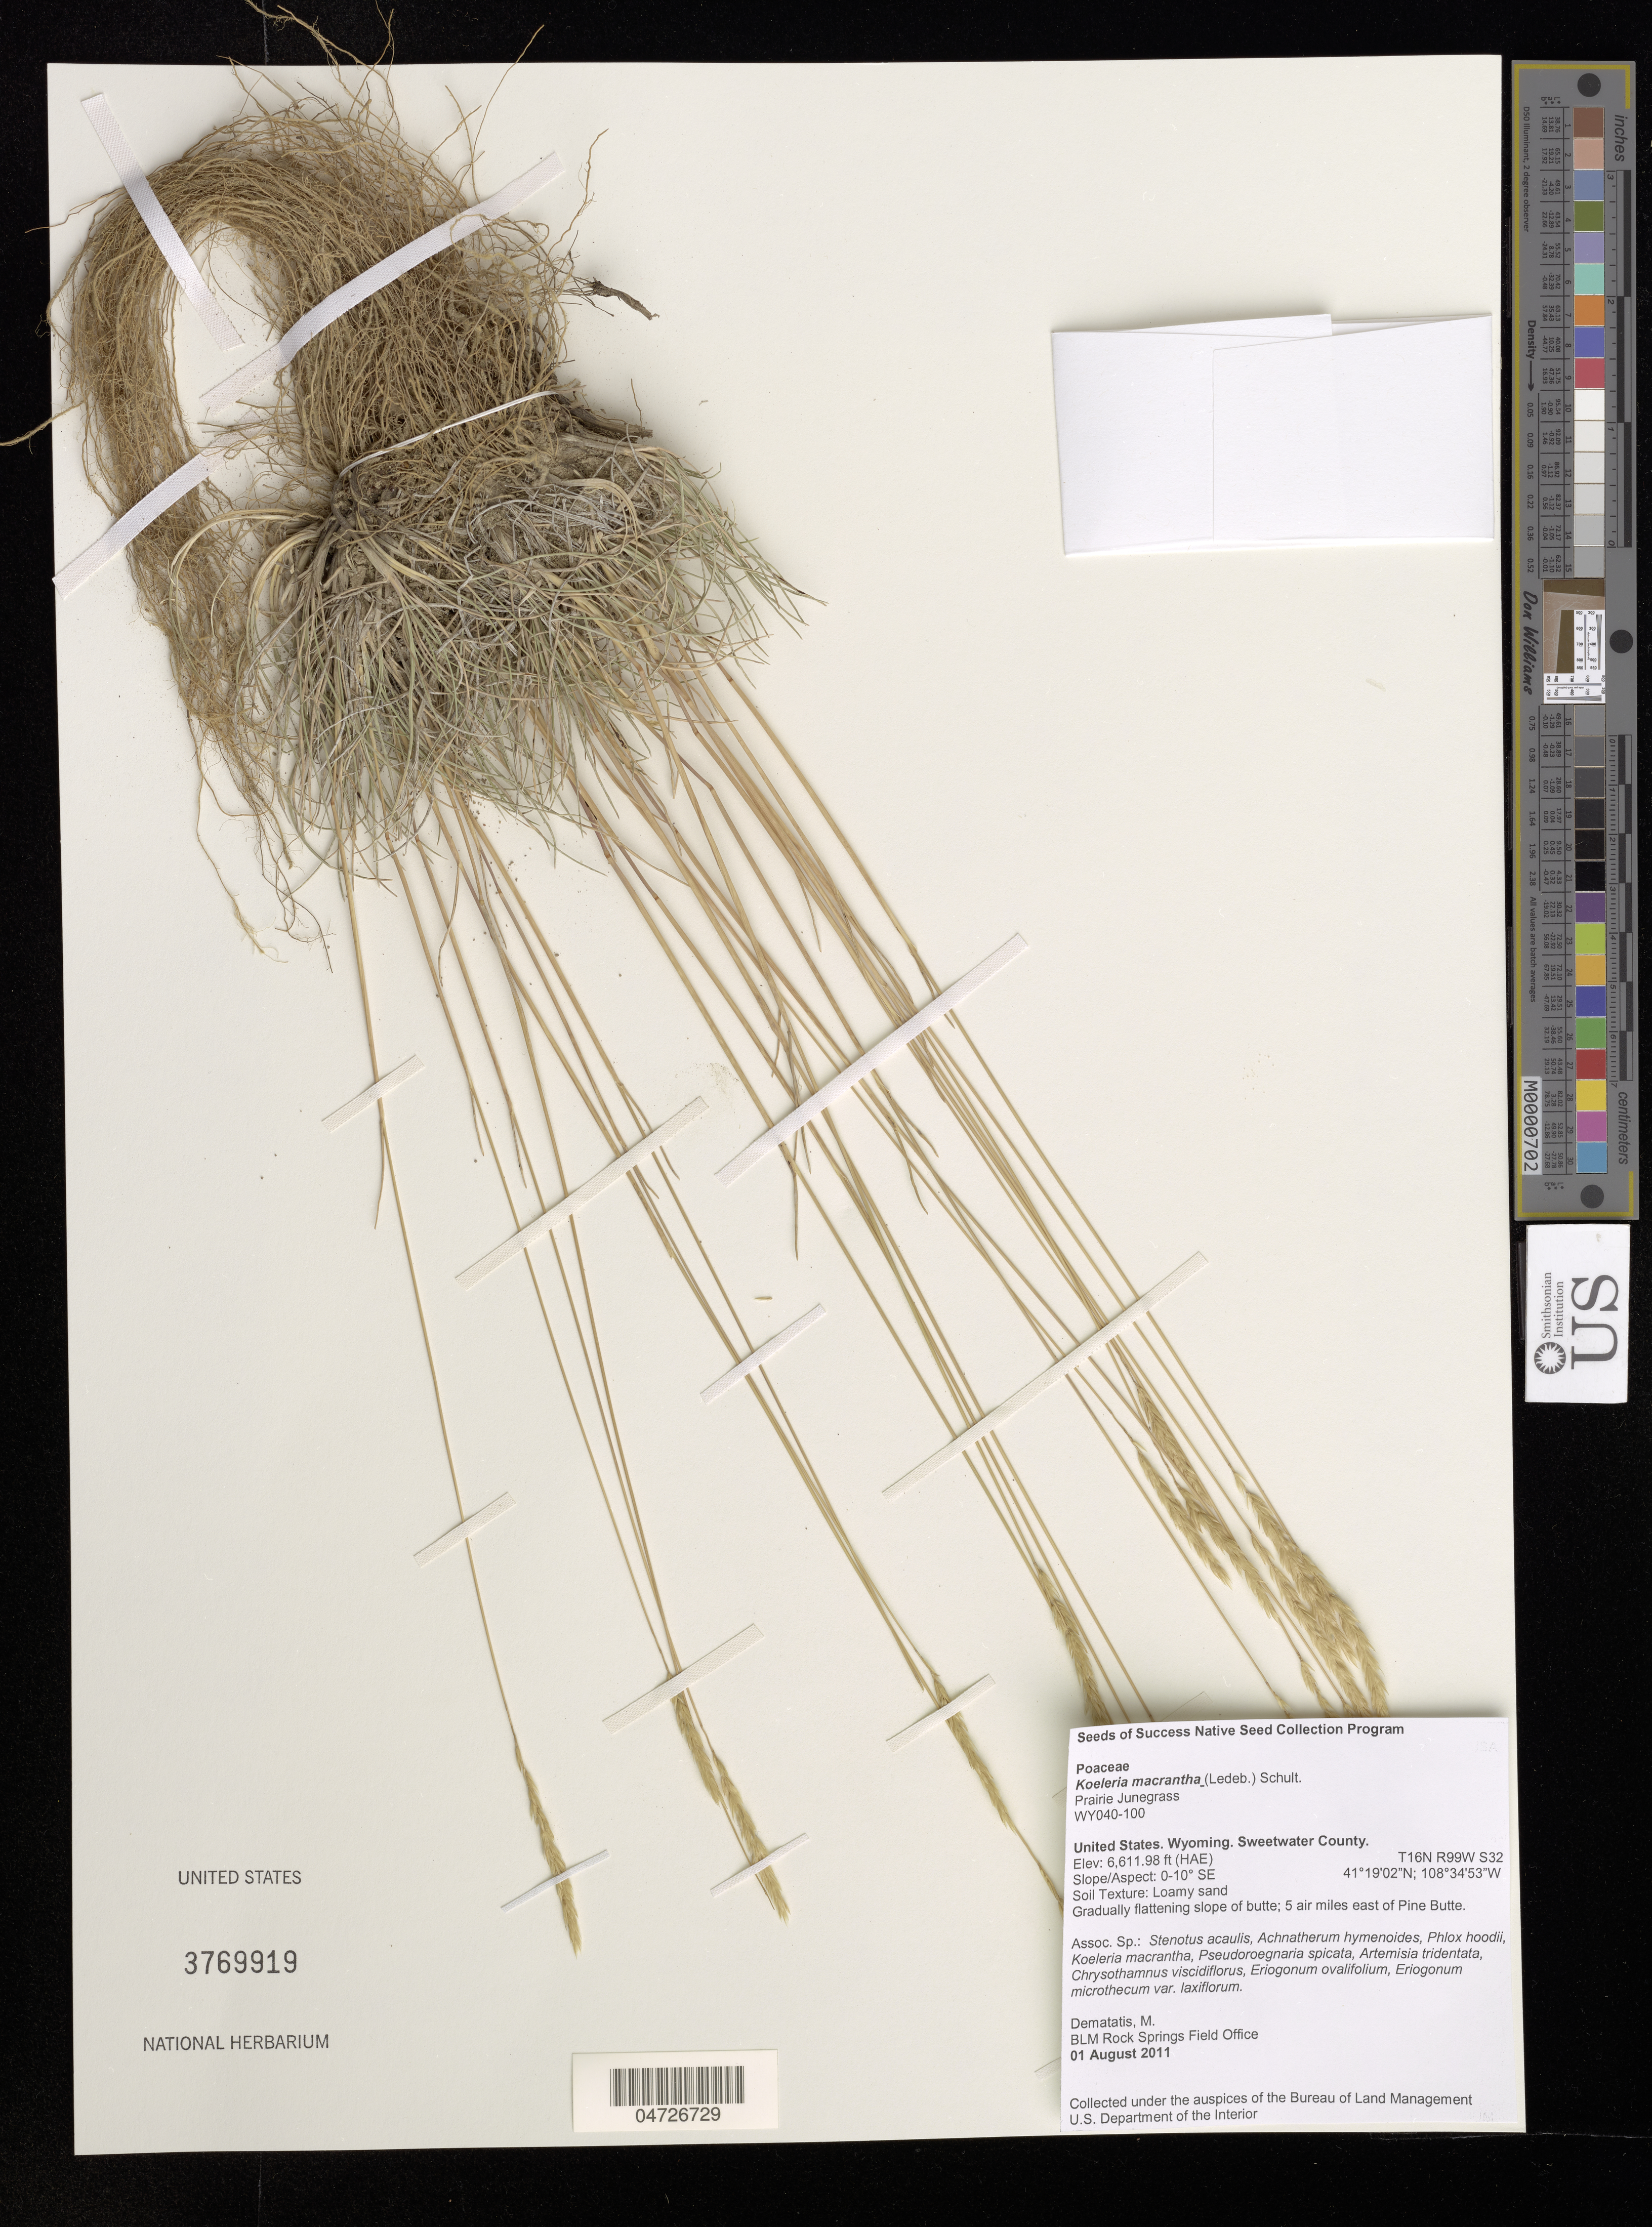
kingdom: Plantae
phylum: Tracheophyta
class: Liliopsida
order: Poales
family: Poaceae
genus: Koeleria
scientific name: Koeleria macrantha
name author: (Ledeb.) Schult.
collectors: M. Dematatis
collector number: WY040-100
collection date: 2011-08-01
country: United States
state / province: Wyoming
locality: Sweetwater County. Gradually flattening slope of butte; 5 air miles east of Pine Butte.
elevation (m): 2015.33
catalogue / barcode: US 3769919